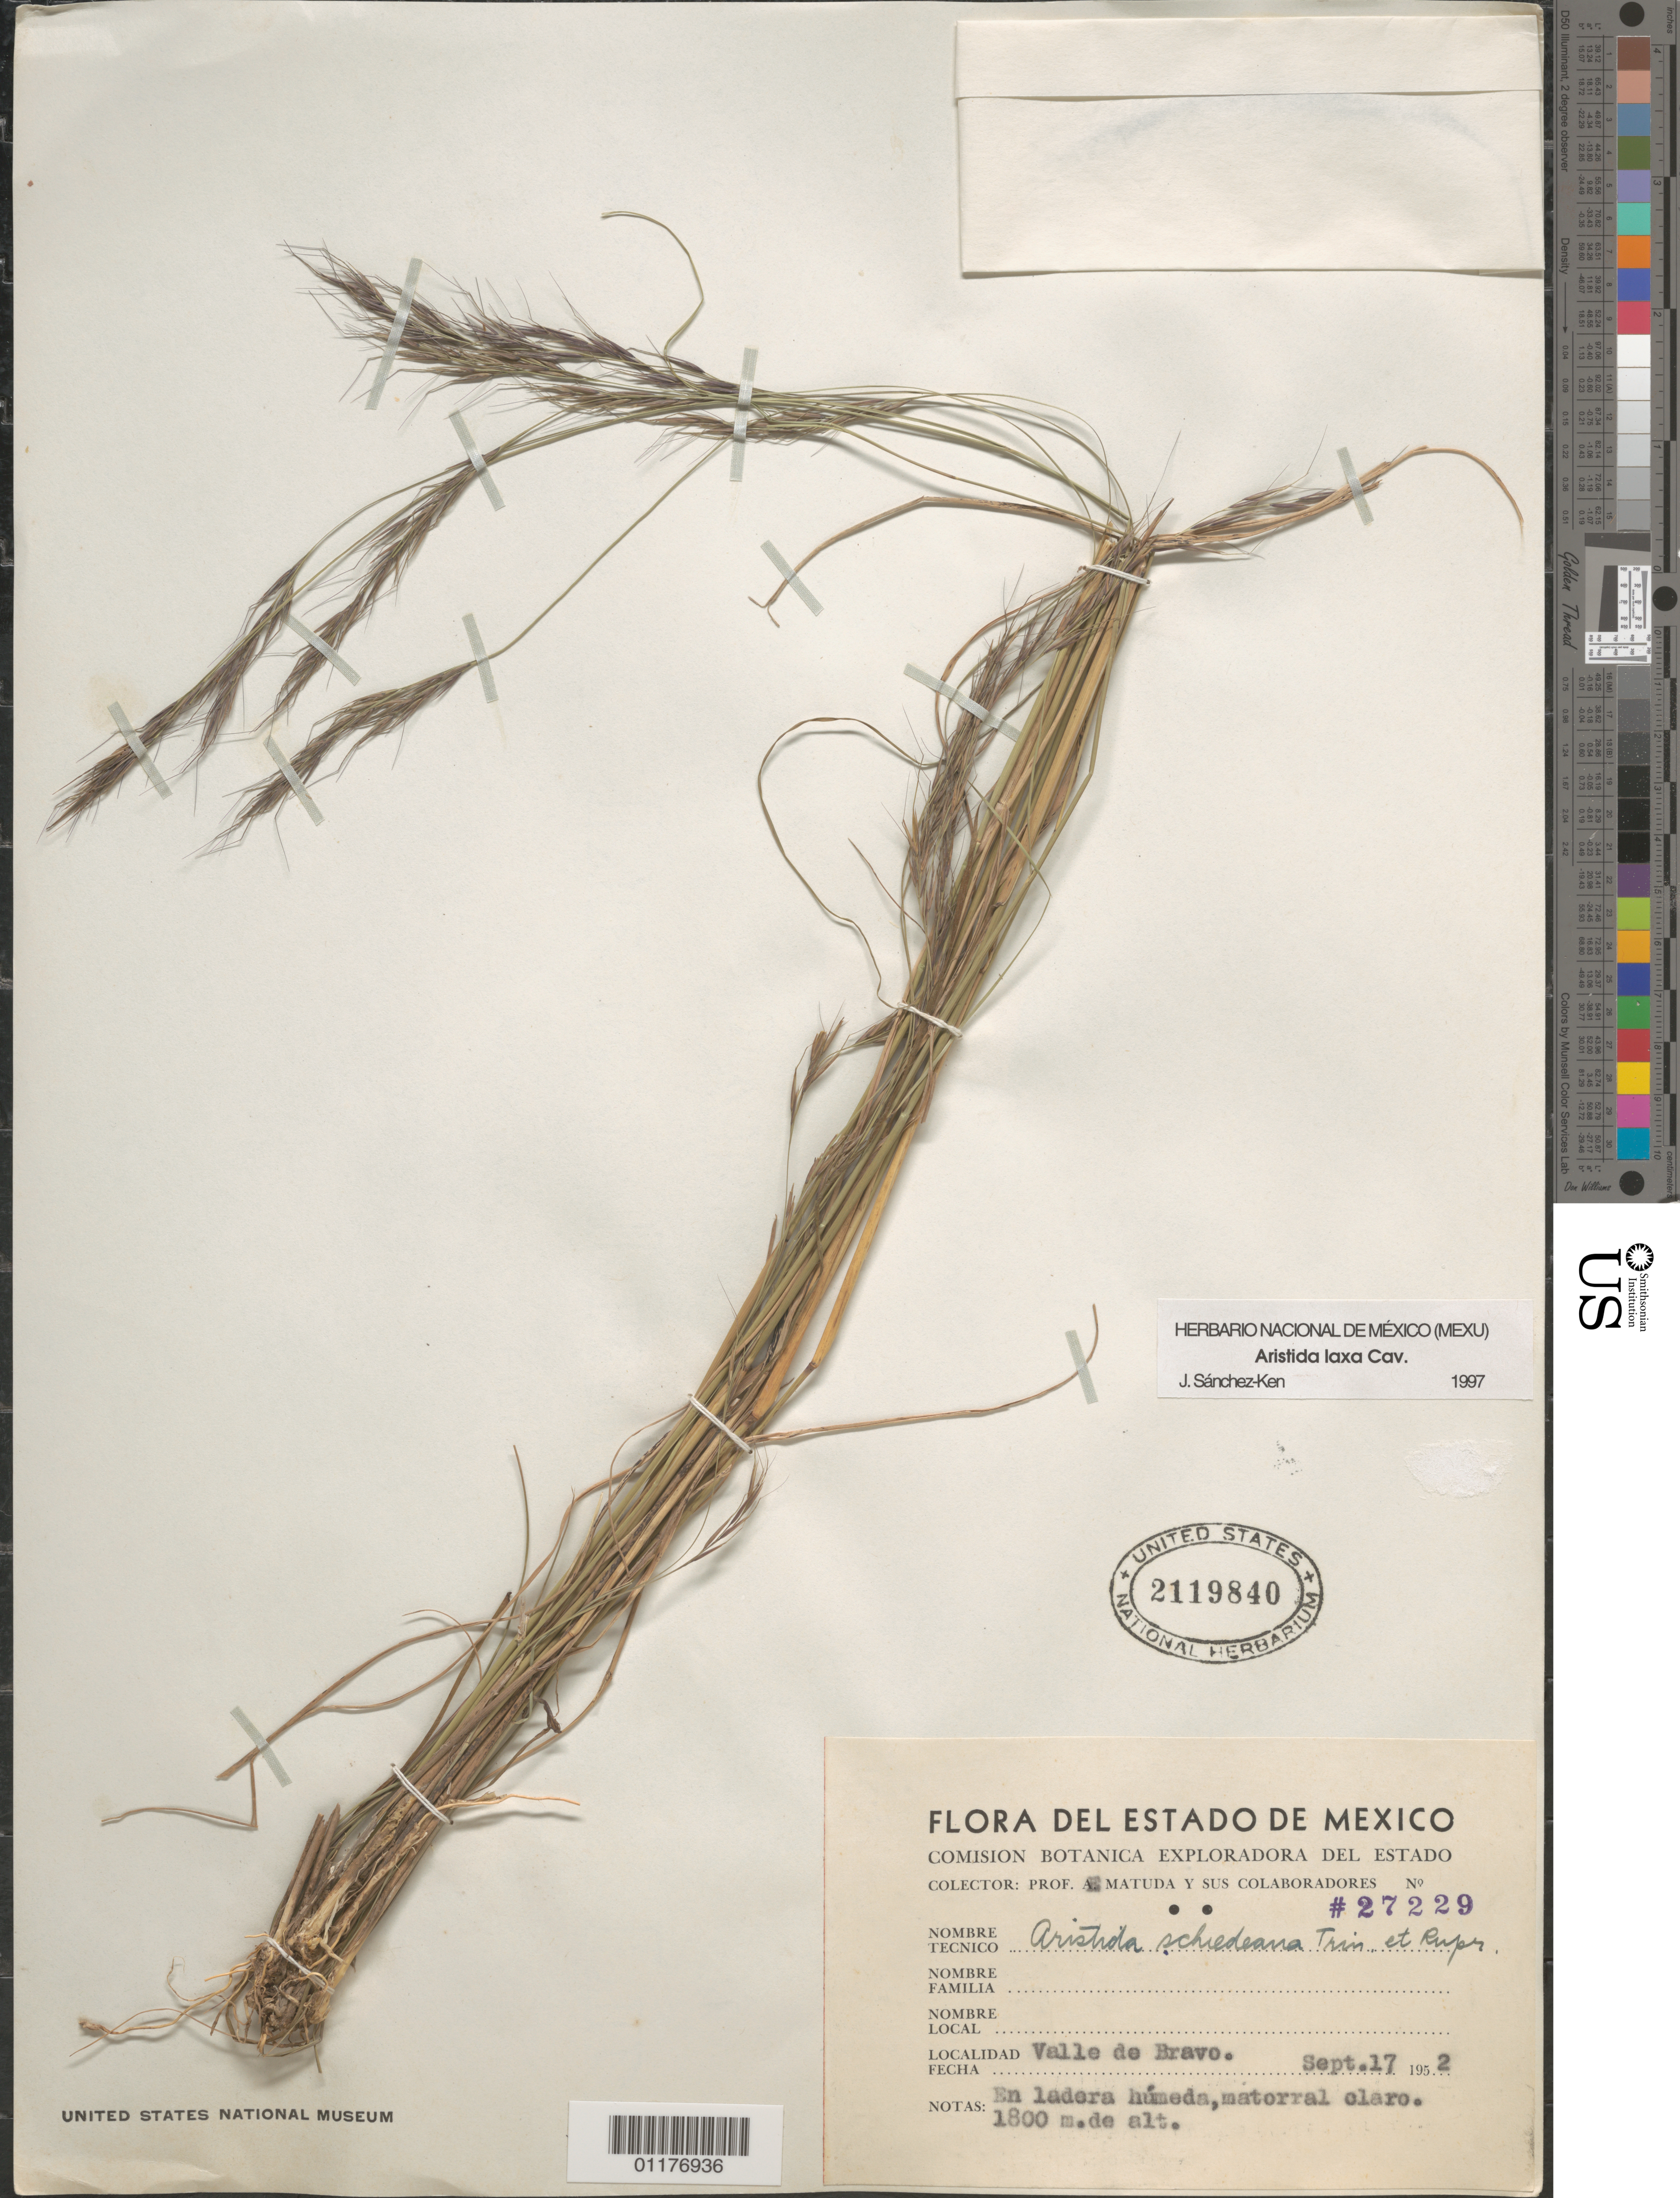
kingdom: Plantae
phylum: Tracheophyta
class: Liliopsida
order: Poales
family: Poaceae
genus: Aristida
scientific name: Aristida laxa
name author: Cav.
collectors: E. Matuda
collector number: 27229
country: Mexico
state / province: México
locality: Valle de Bravo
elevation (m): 1800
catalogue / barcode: US 2119840